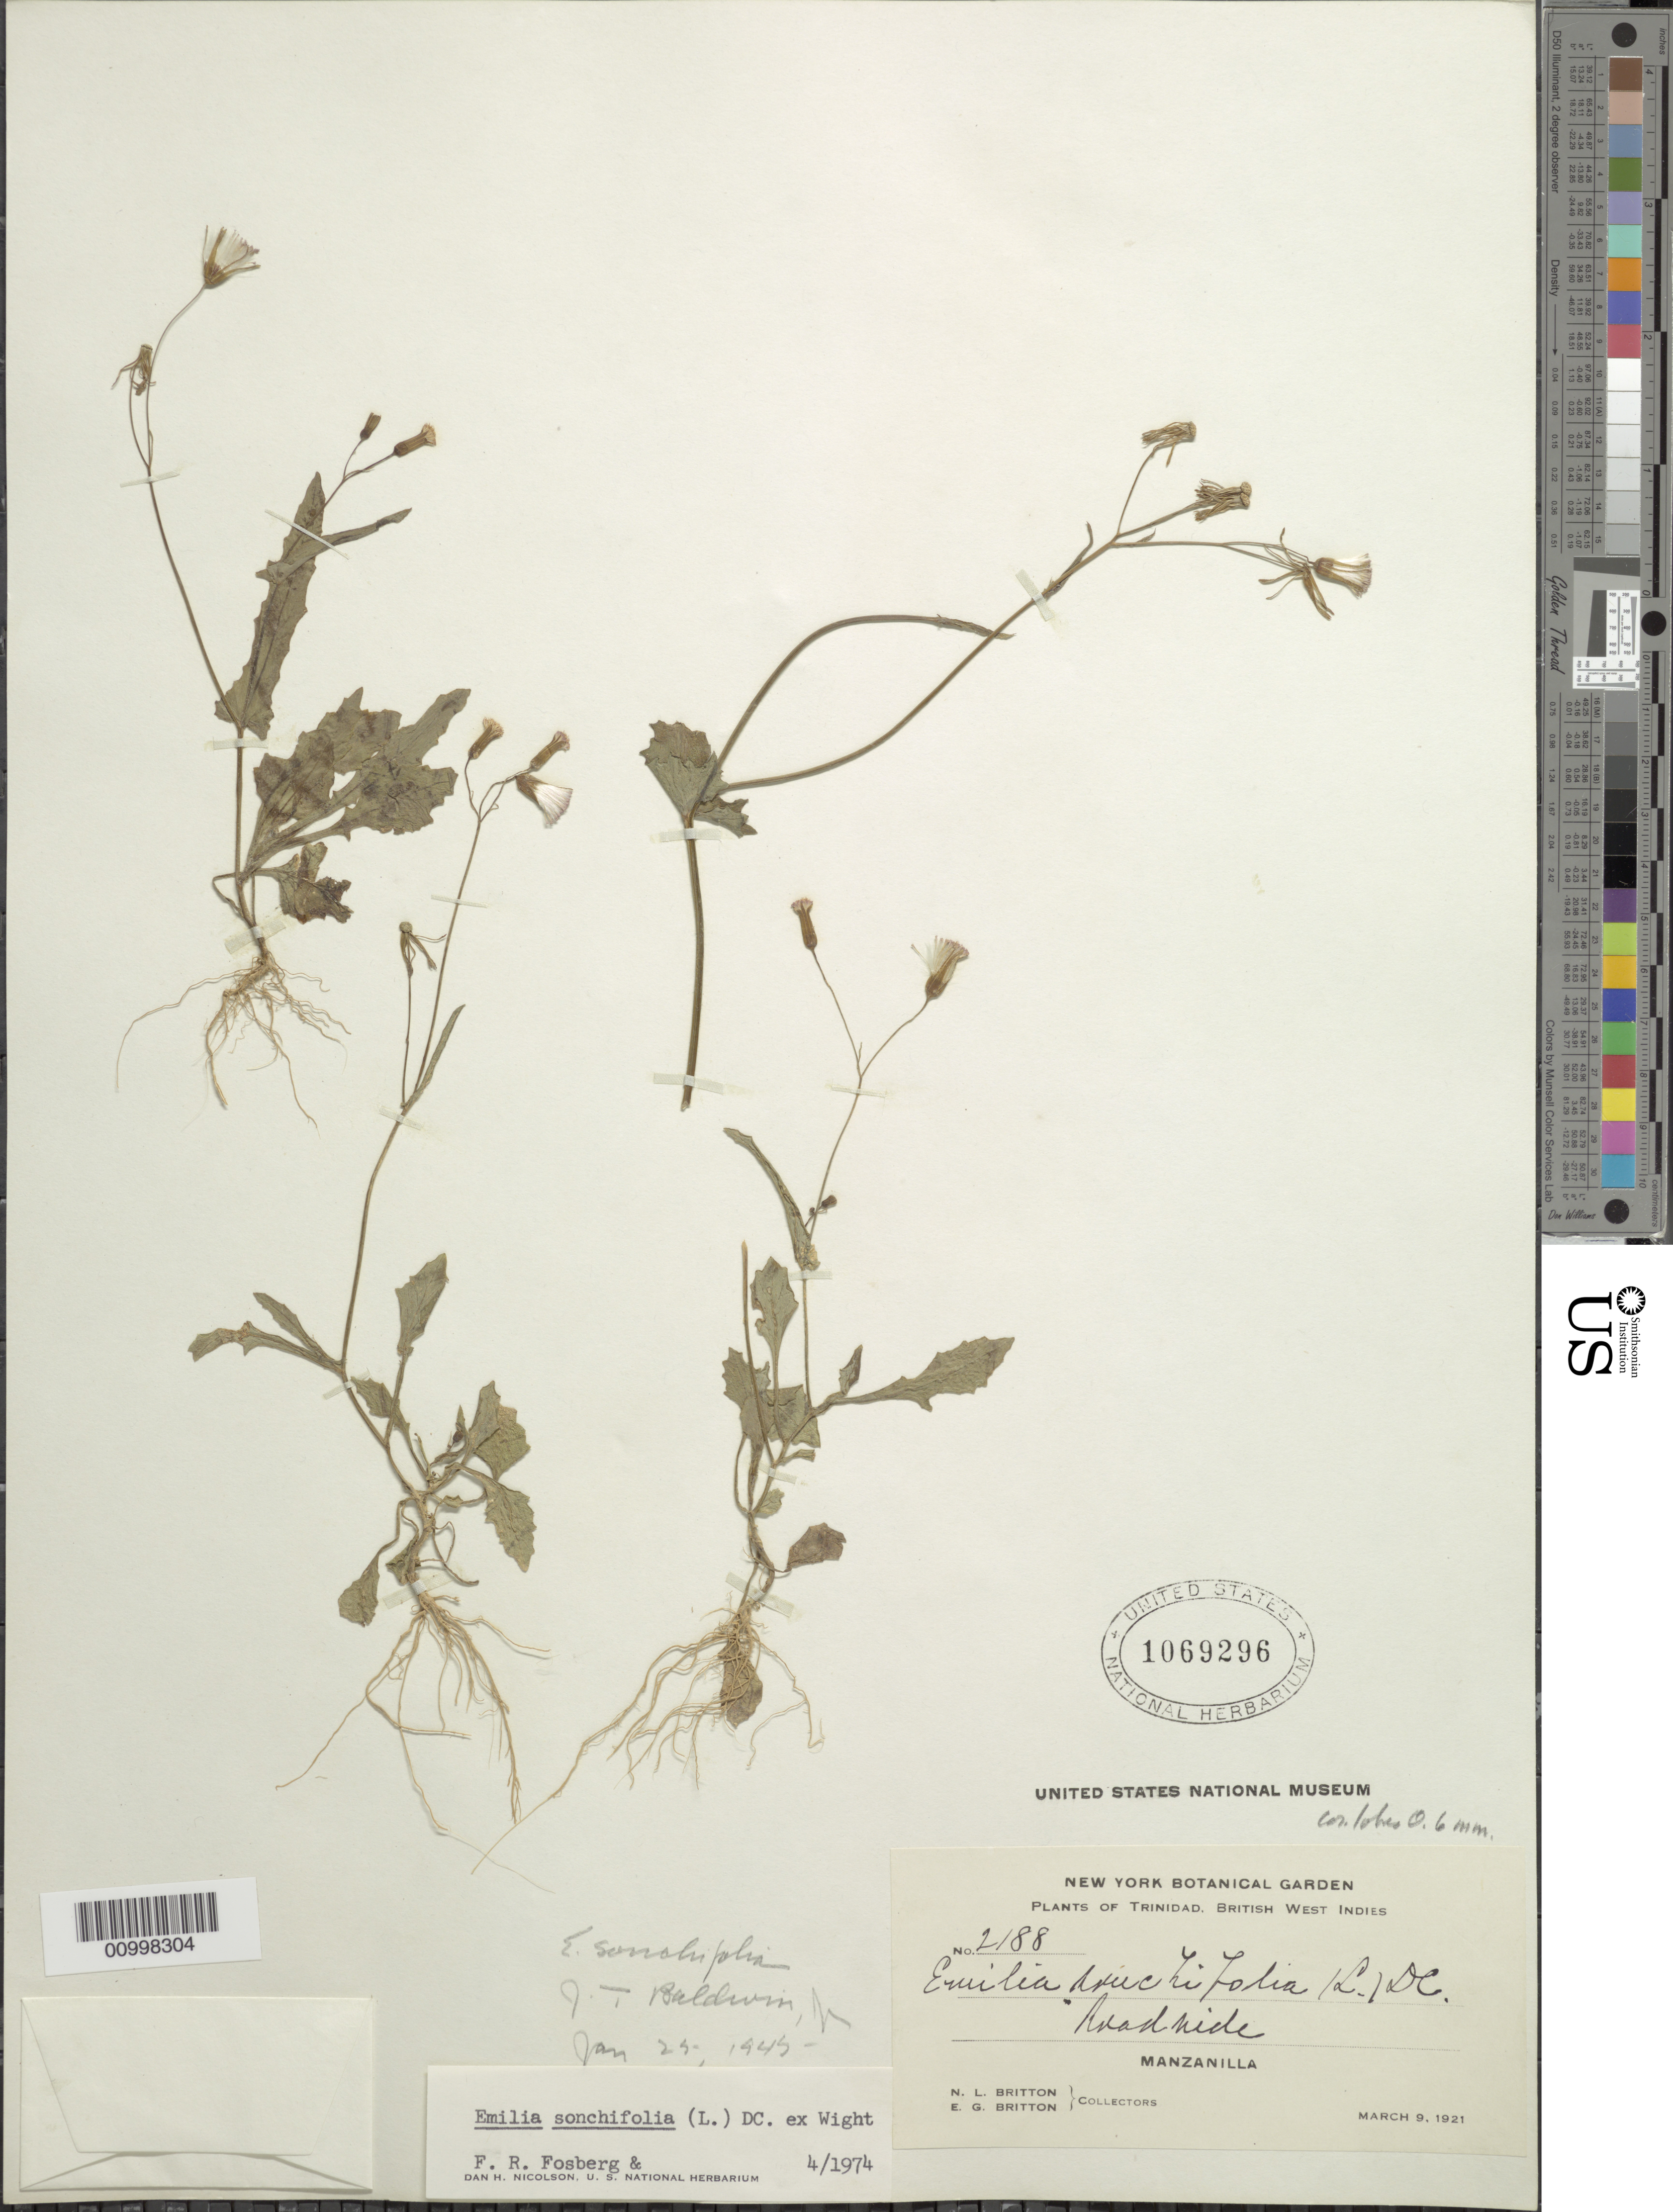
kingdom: Plantae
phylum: Tracheophyta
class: Magnoliopsida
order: Asterales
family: Asteraceae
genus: Emilia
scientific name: Emilia sonchifolia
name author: (L.) DC.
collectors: N. Britton & E. G. Britton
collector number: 2188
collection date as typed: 09 Mar 1921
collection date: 1921-03-09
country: Trinidad and Tobago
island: Trinidad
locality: Manzanilla, roadside.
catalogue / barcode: US 1069296